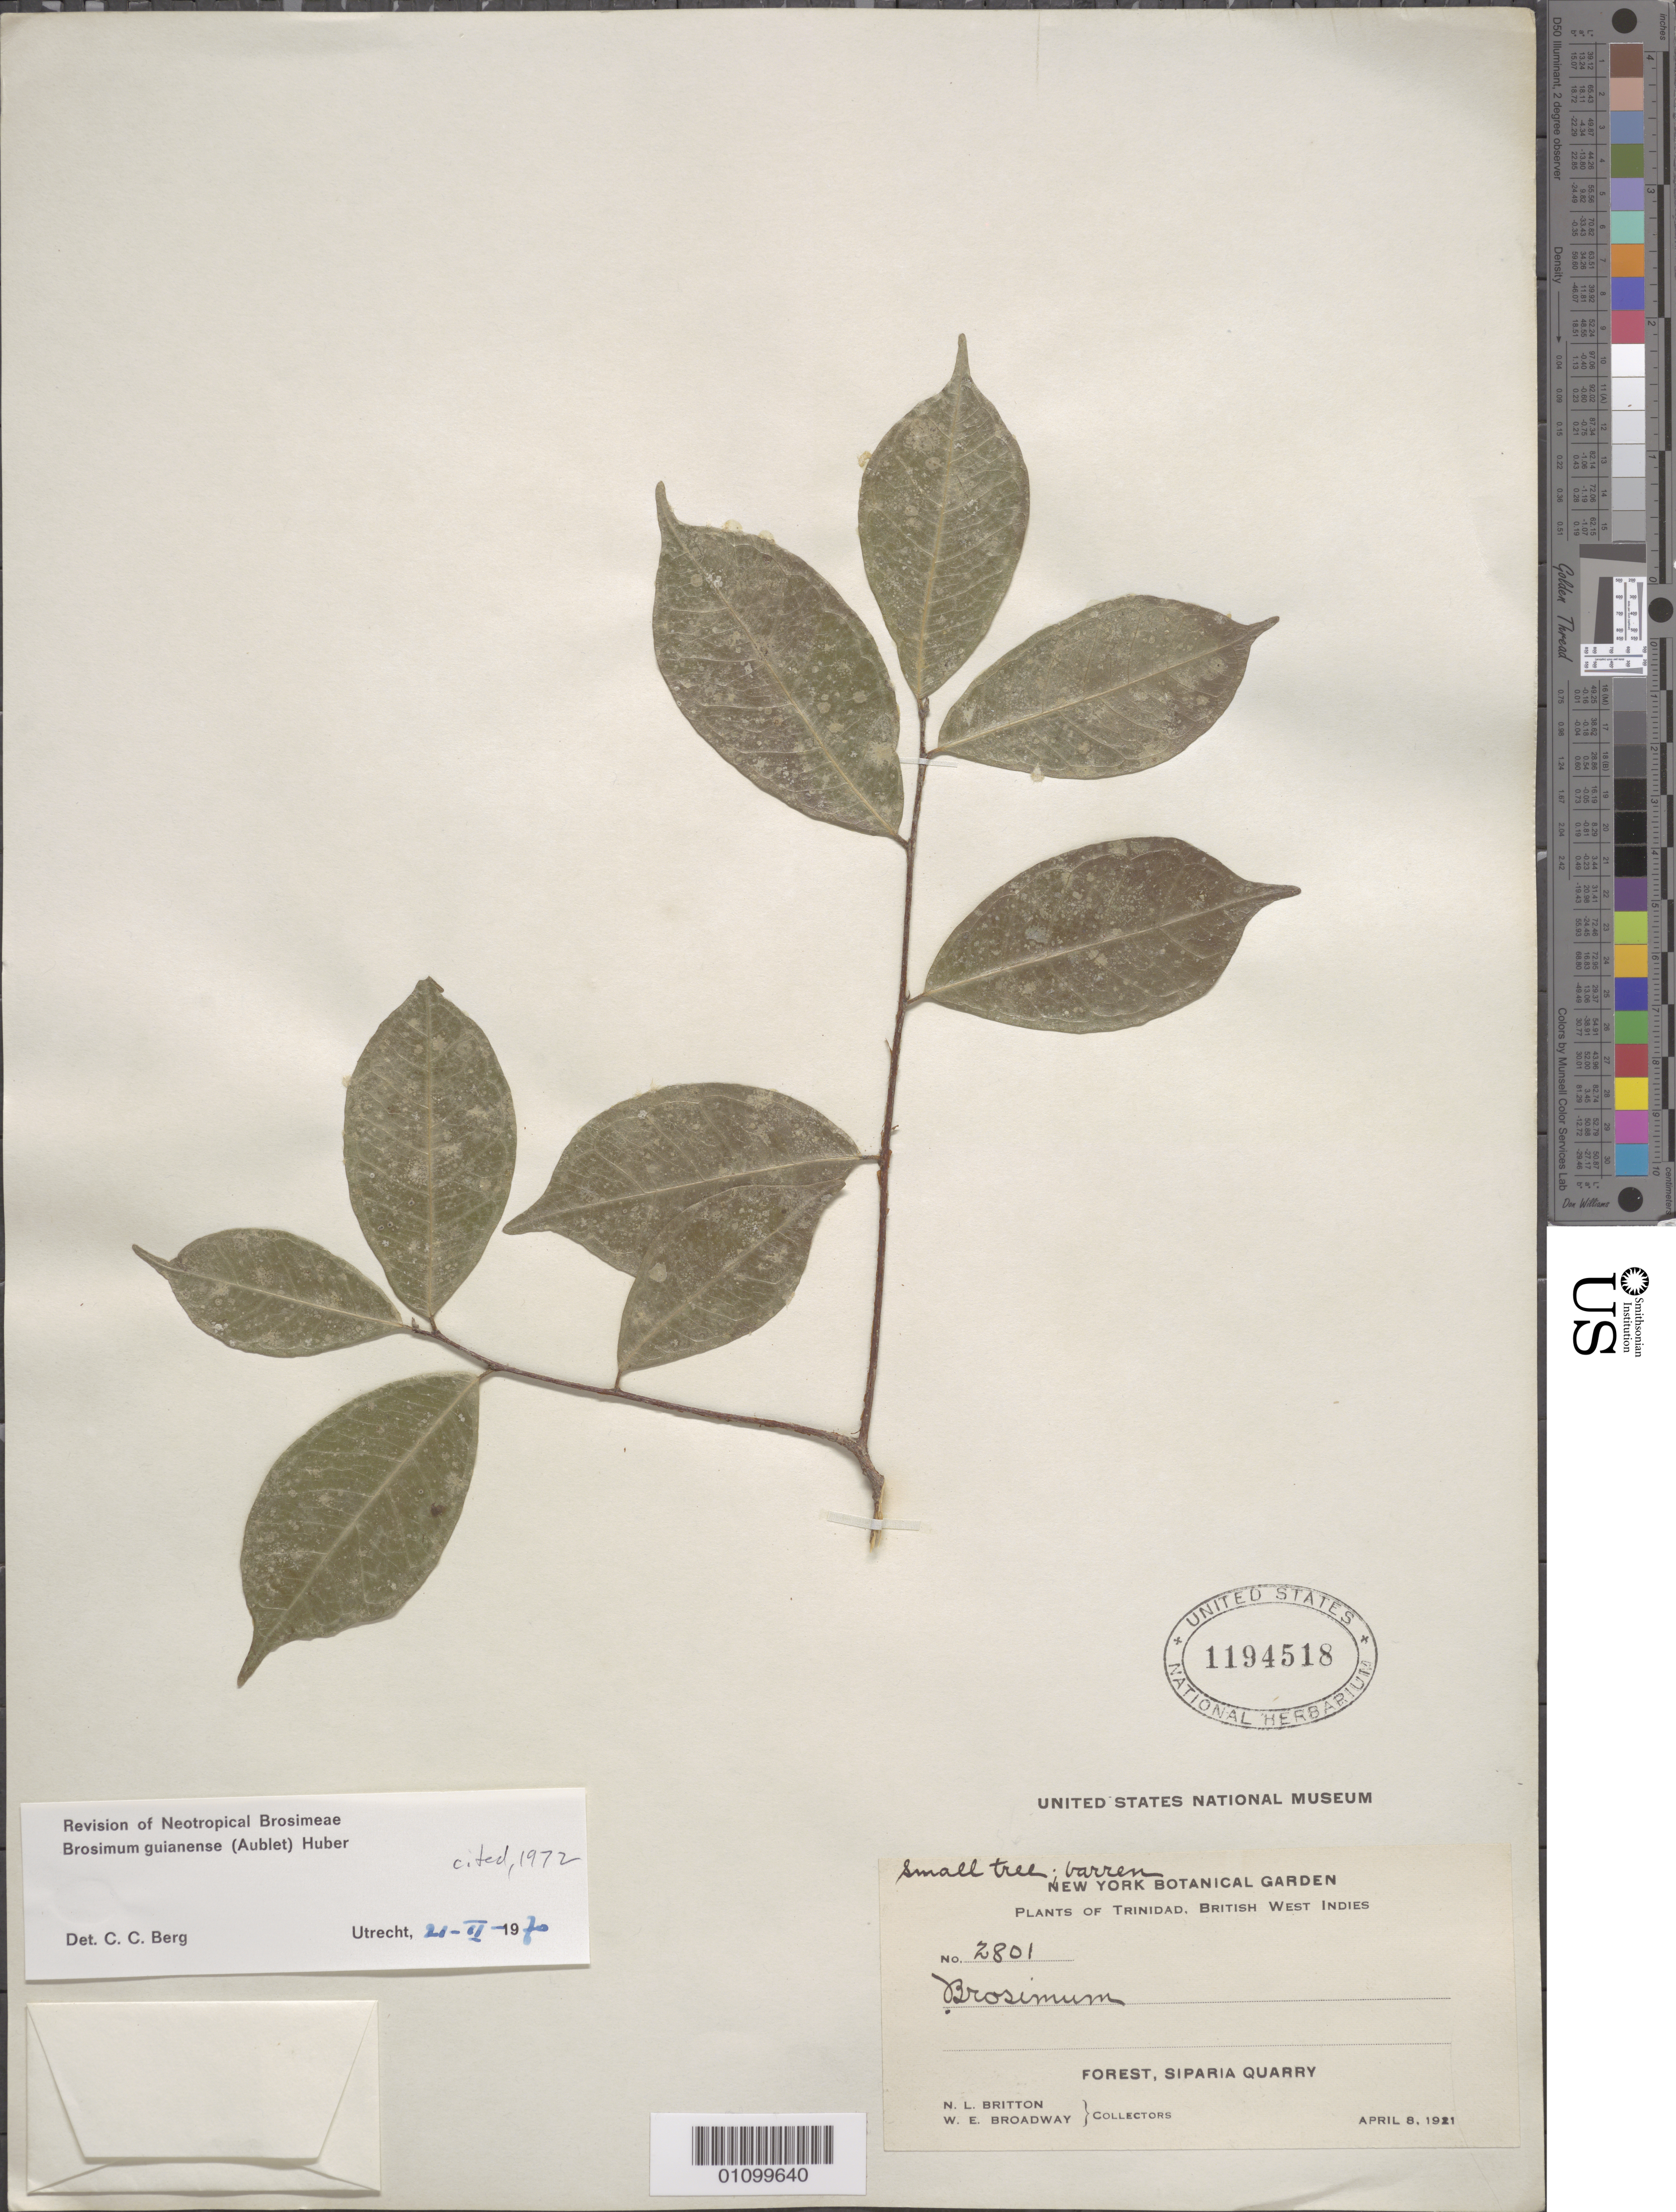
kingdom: Plantae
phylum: Tracheophyta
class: Magnoliopsida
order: Rosales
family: Moraceae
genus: Brosimum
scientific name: Brosimum guianense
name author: (Aubl.) Huber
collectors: N. Britton & W. E. Broadway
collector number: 2801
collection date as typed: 08 Apr 1921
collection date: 1921-04-08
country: Trinidad and Tobago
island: Trinidad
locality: Forest, Siparia Quarry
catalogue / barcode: US 1194518